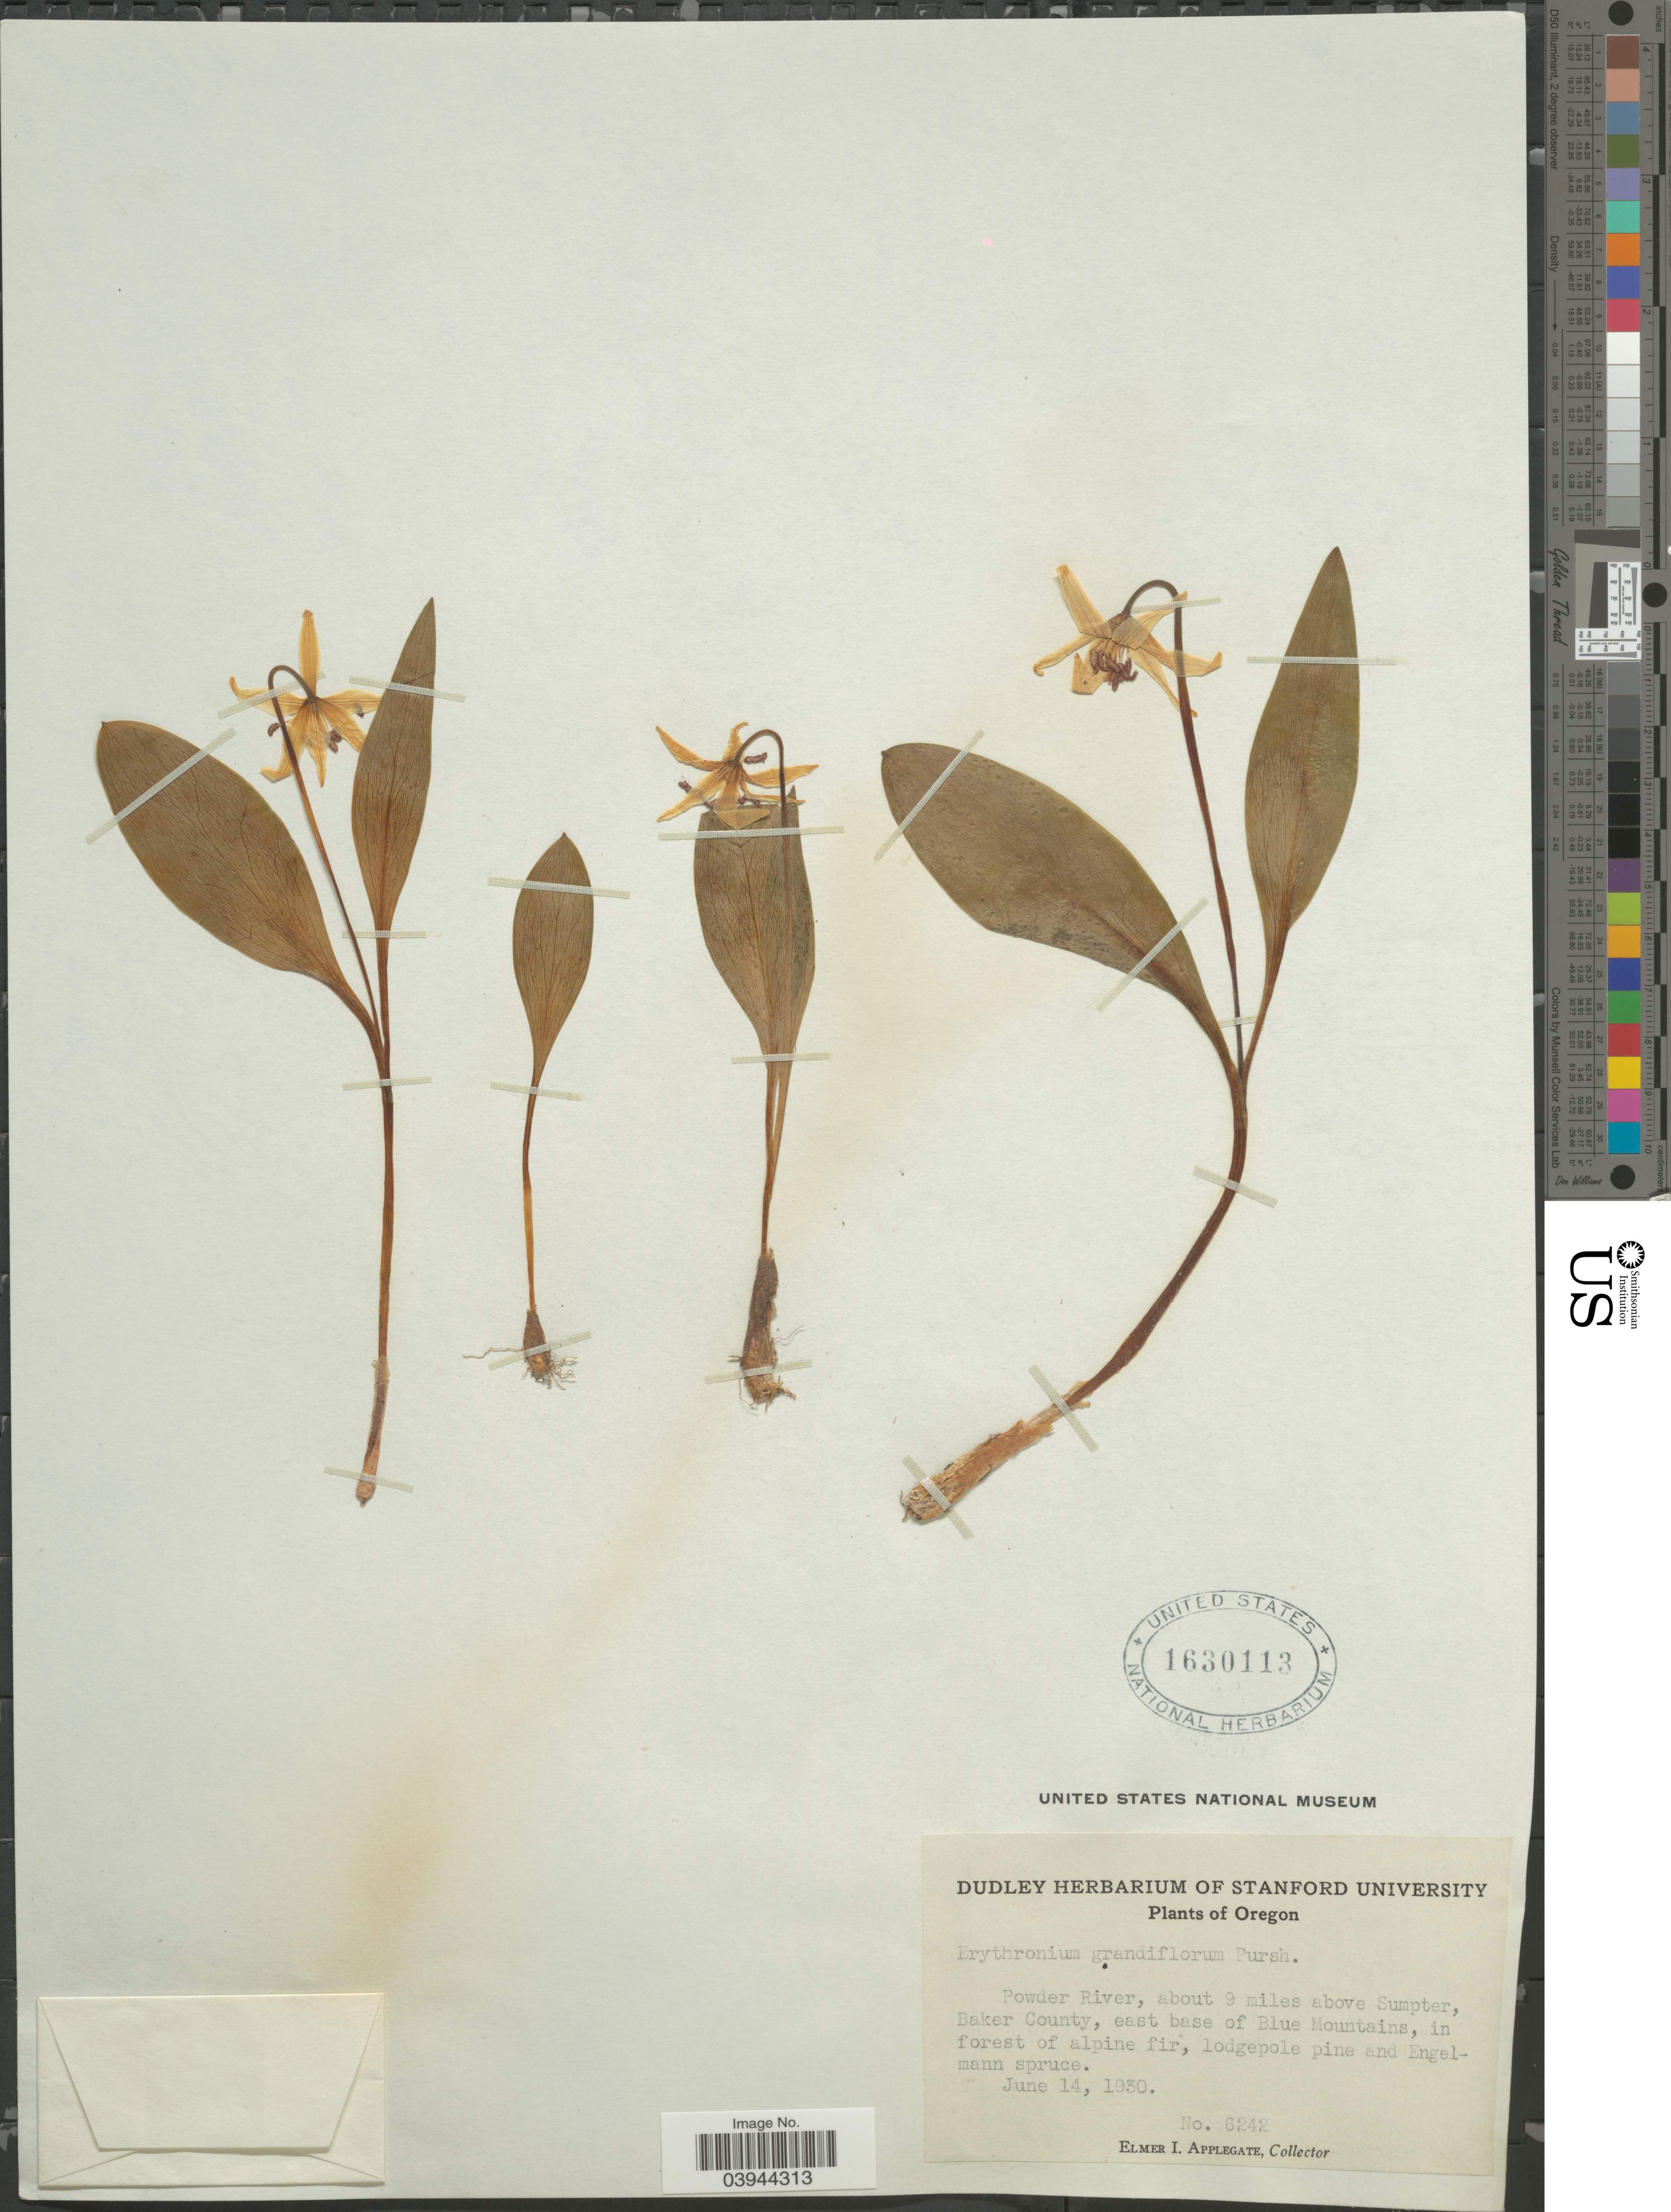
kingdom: Plantae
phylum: Tracheophyta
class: Liliopsida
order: Liliales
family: Liliaceae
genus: Erythronium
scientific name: Erythronium grandiflorum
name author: Pursh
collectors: E. I. Applegate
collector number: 6242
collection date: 1930-06-14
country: United States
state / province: Oregon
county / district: Baker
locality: Powder River, about 9 miles above Sumpter, Baker County, east base of Blue Mountains.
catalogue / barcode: US 1630113